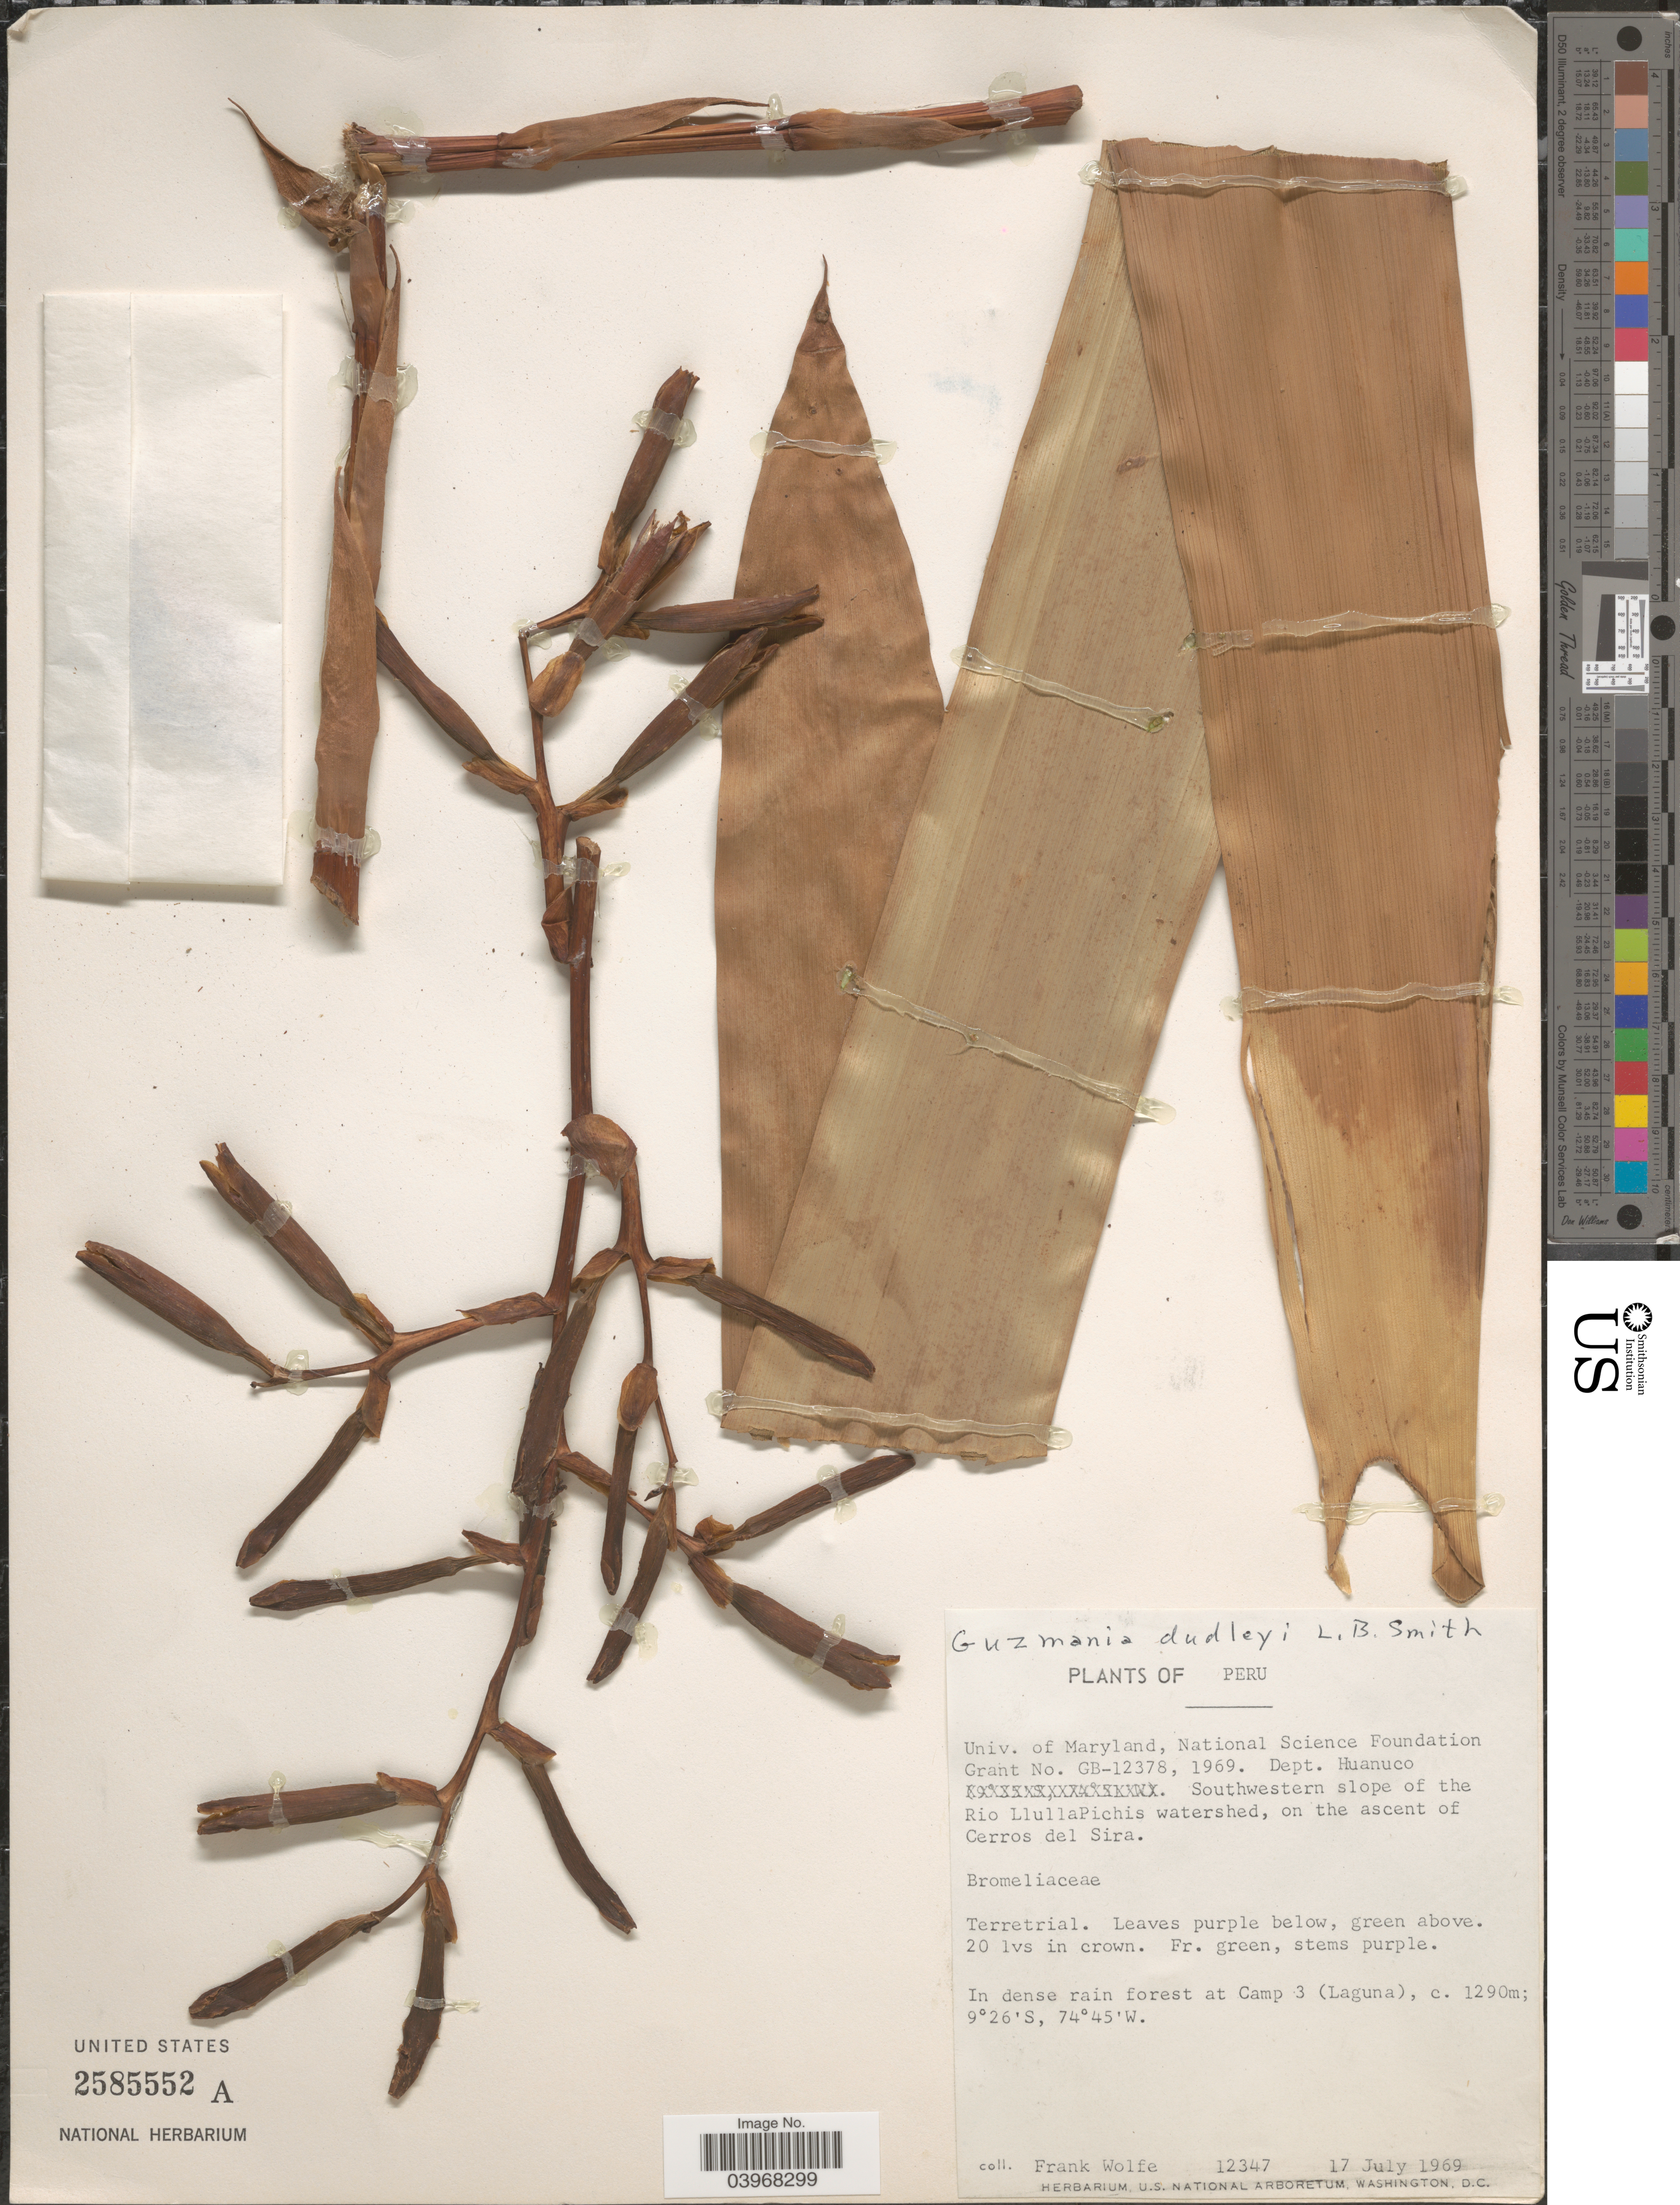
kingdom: Plantae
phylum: Tracheophyta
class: Liliopsida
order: Poales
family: Bromeliaceae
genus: Guzmania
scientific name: Guzmania dudleyi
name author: L.B. Sm.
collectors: F. Wolfe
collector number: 12347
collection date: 1969-07-17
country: Peru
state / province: Huánuco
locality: Dept. Huanuco. Southwestern slope of the Rio LlullaPichis watershed, on the ascent of Cerros del Sira. In dense rain forest at Camp 3 (Laguna).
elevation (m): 1290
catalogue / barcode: US 2585552A